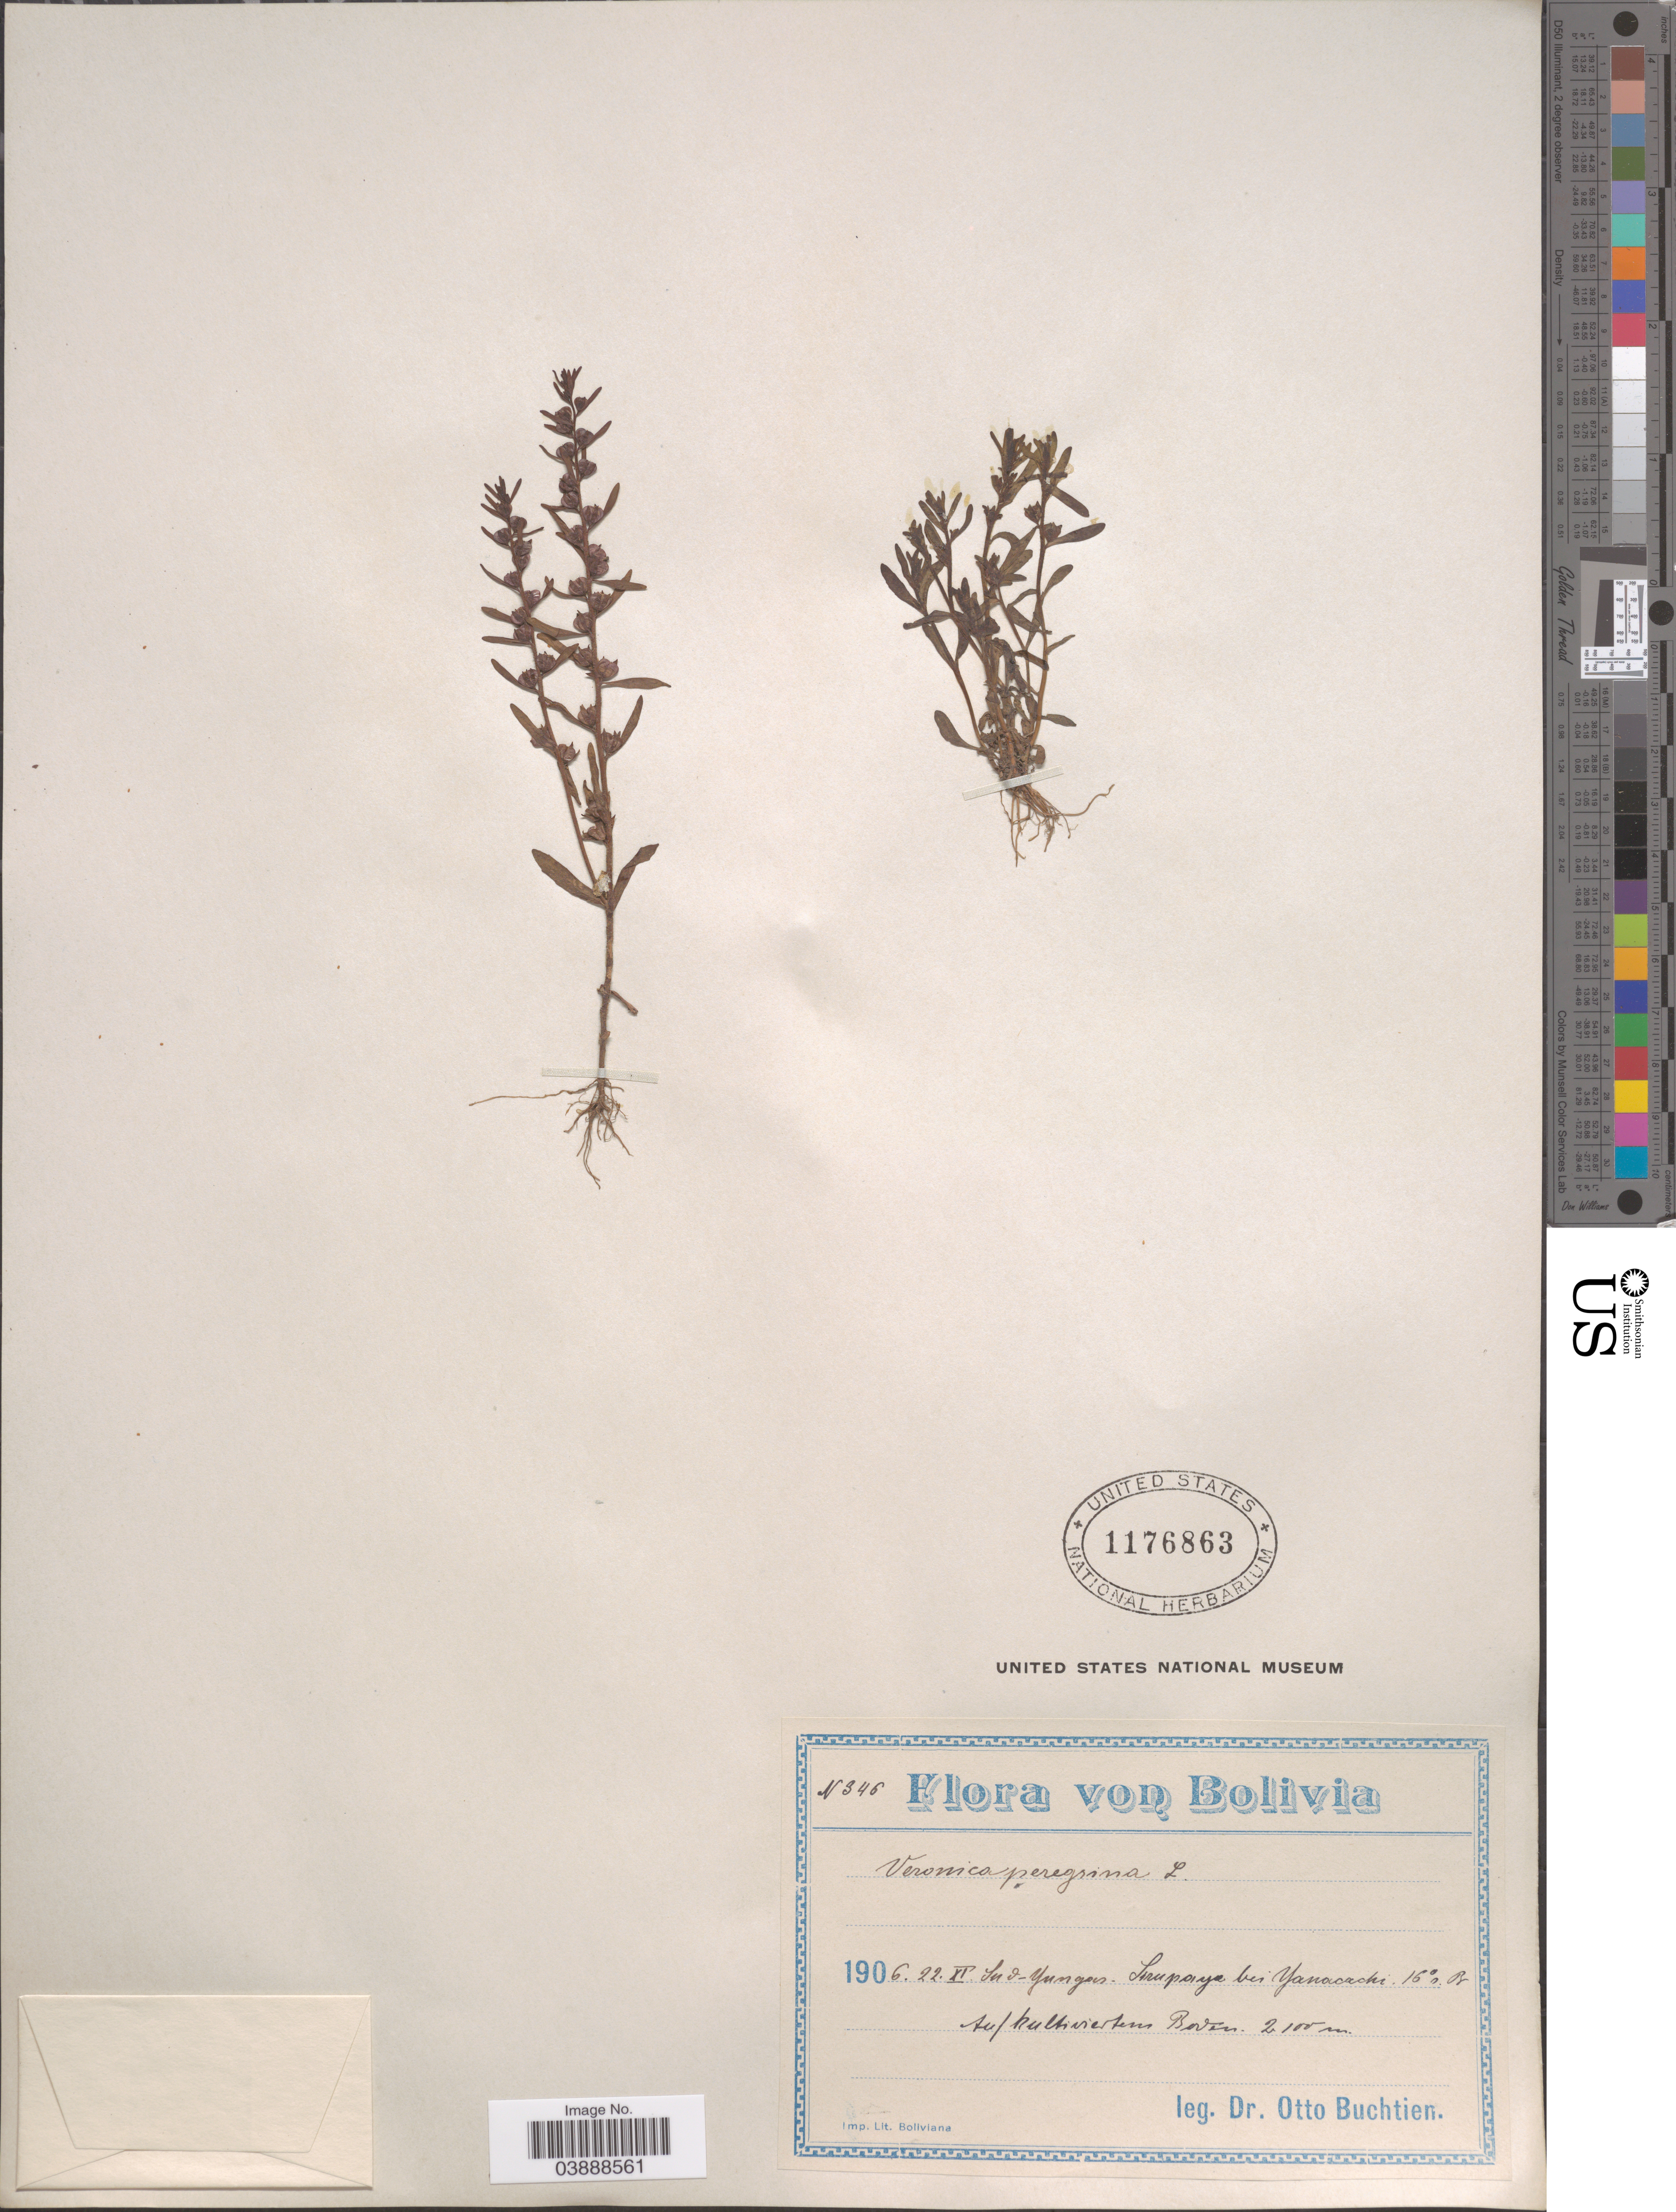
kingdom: Plantae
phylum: Tracheophyta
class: Magnoliopsida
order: Lamiales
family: Plantaginaceae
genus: Veronica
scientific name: Veronica peregrina var. xalapensis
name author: Kunth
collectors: O. Buchtien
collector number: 346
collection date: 1906-11-22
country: Bolivia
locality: Sud - Yungas. Sirupaya bei Yanacachi. 16°n. Br.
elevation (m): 2100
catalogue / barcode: US 1176863